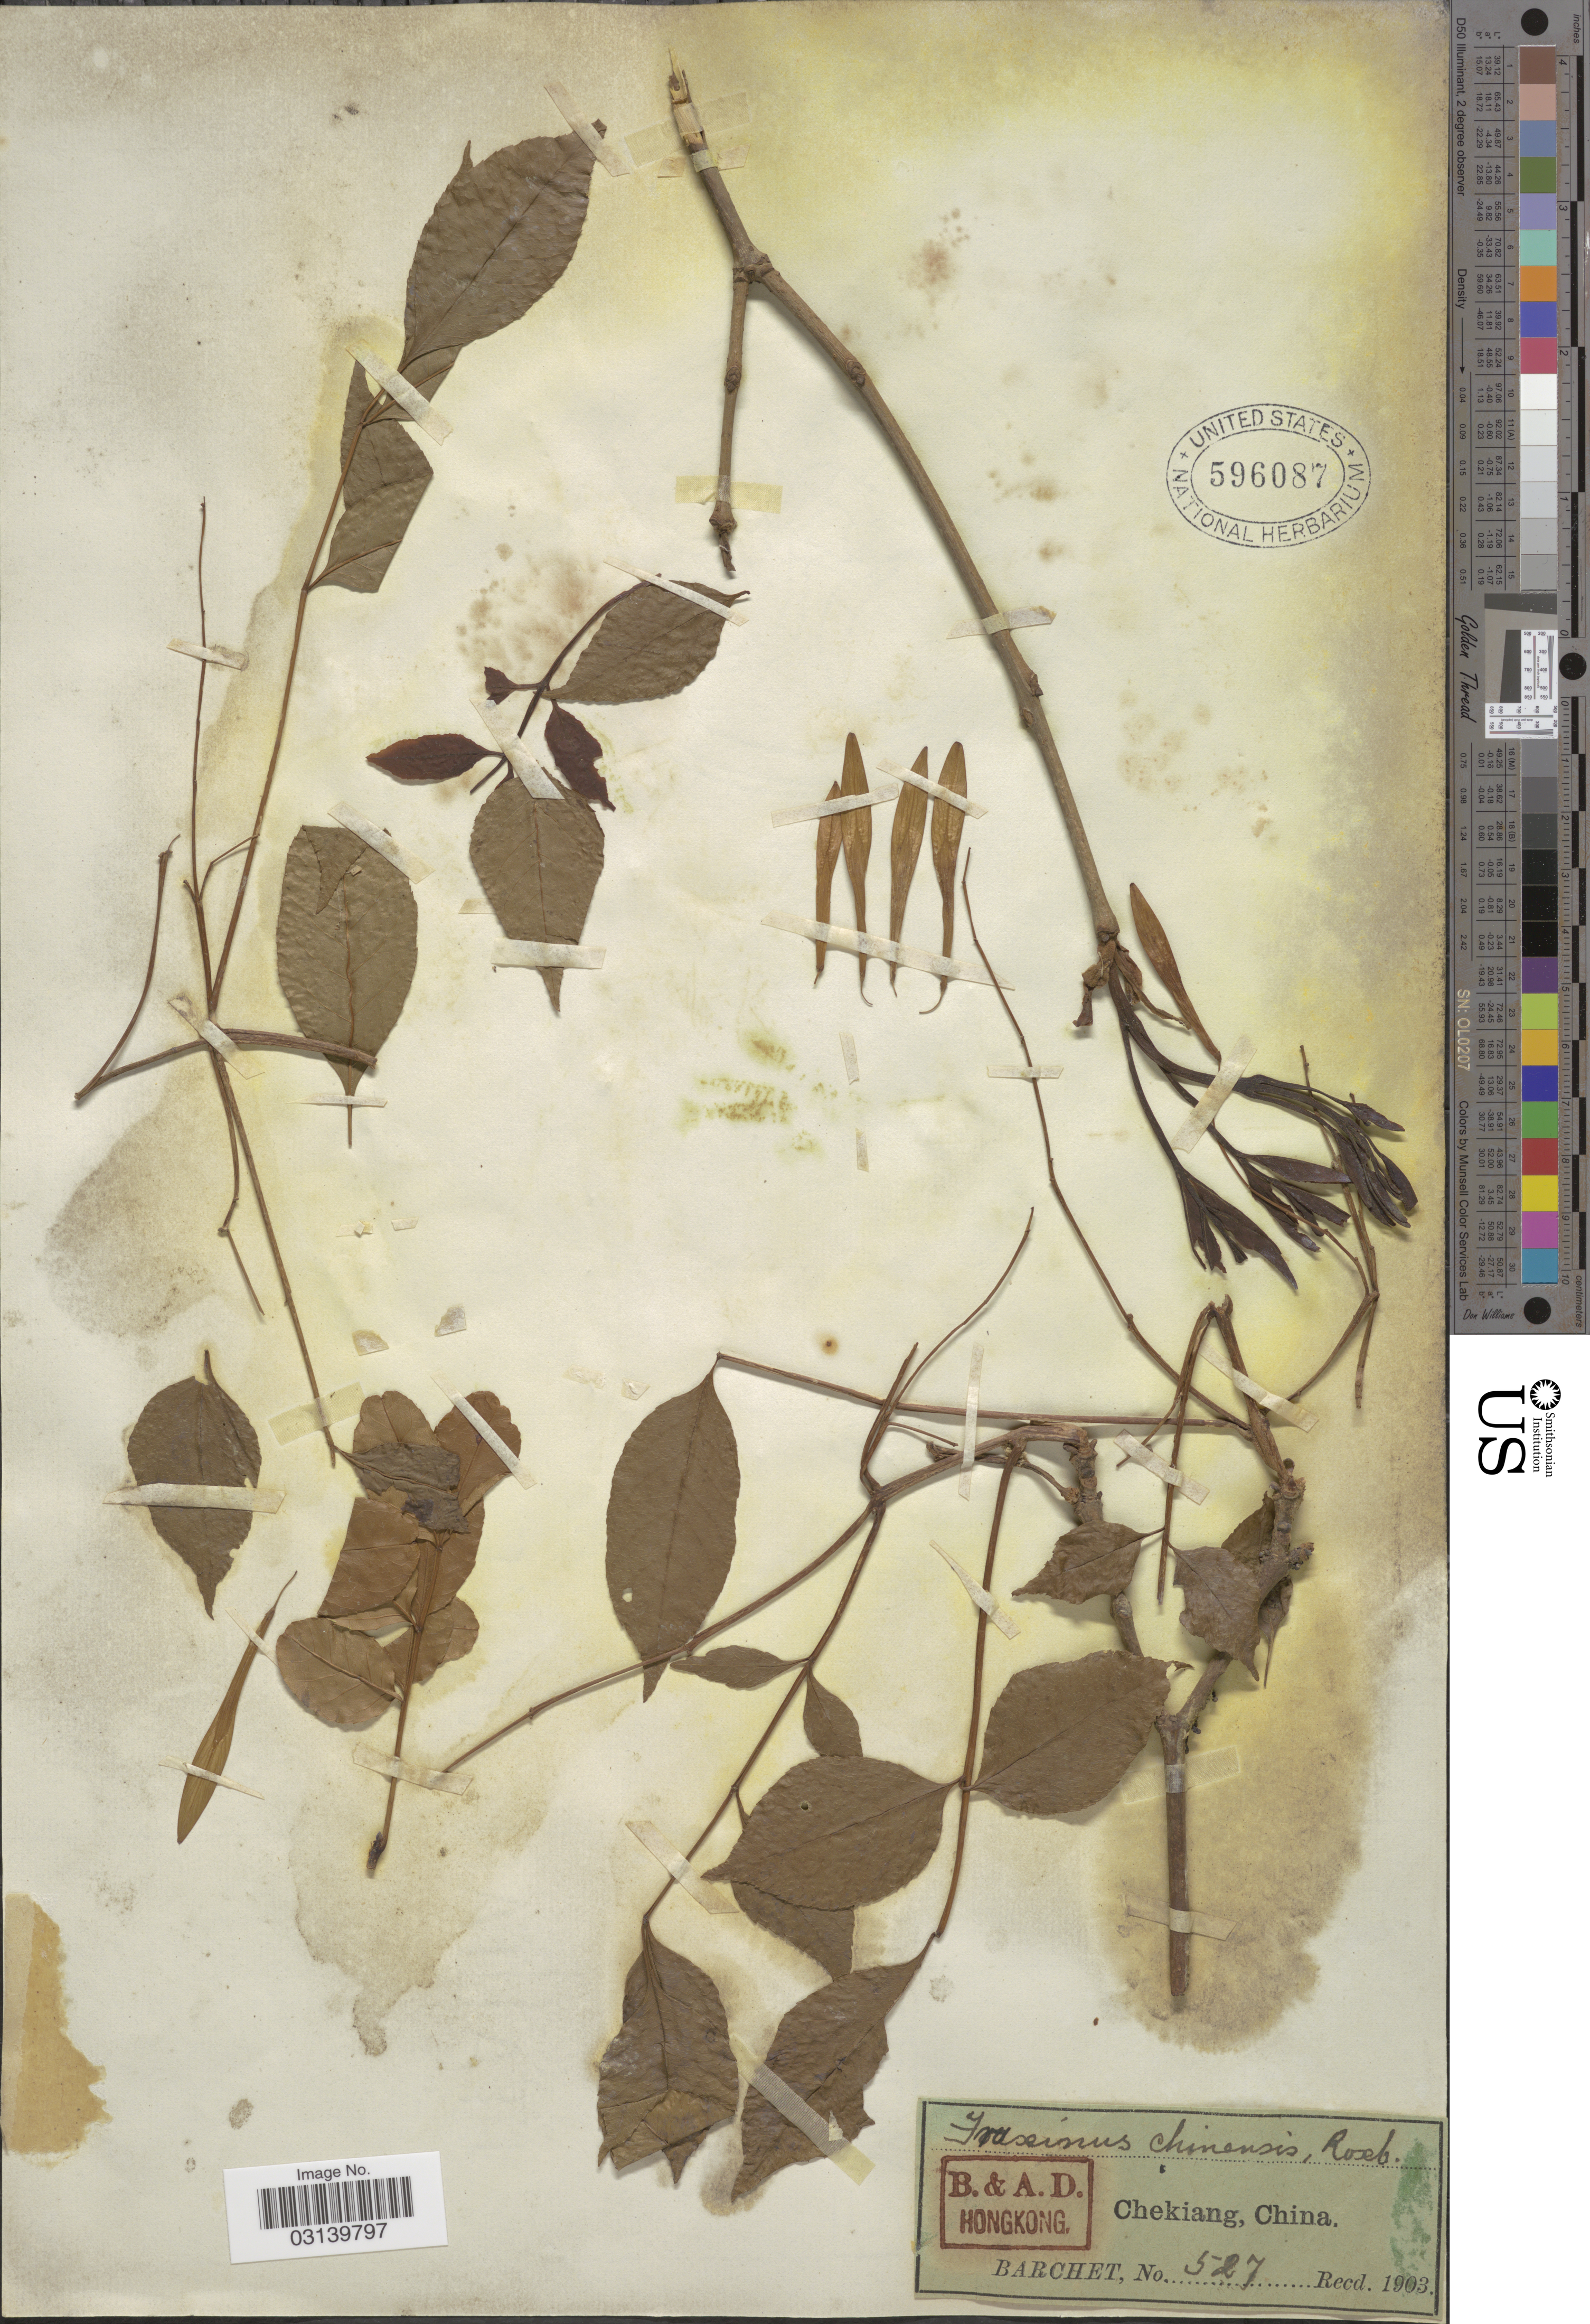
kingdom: Plantae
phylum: Tracheophyta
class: Magnoliopsida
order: Lamiales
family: Oleaceae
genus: Fraxinus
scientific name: Fraxinus chinensis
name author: Roxb.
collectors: S. P. Barchet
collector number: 527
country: China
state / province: Zhejiang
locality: Chekiang.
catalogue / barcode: US 596087